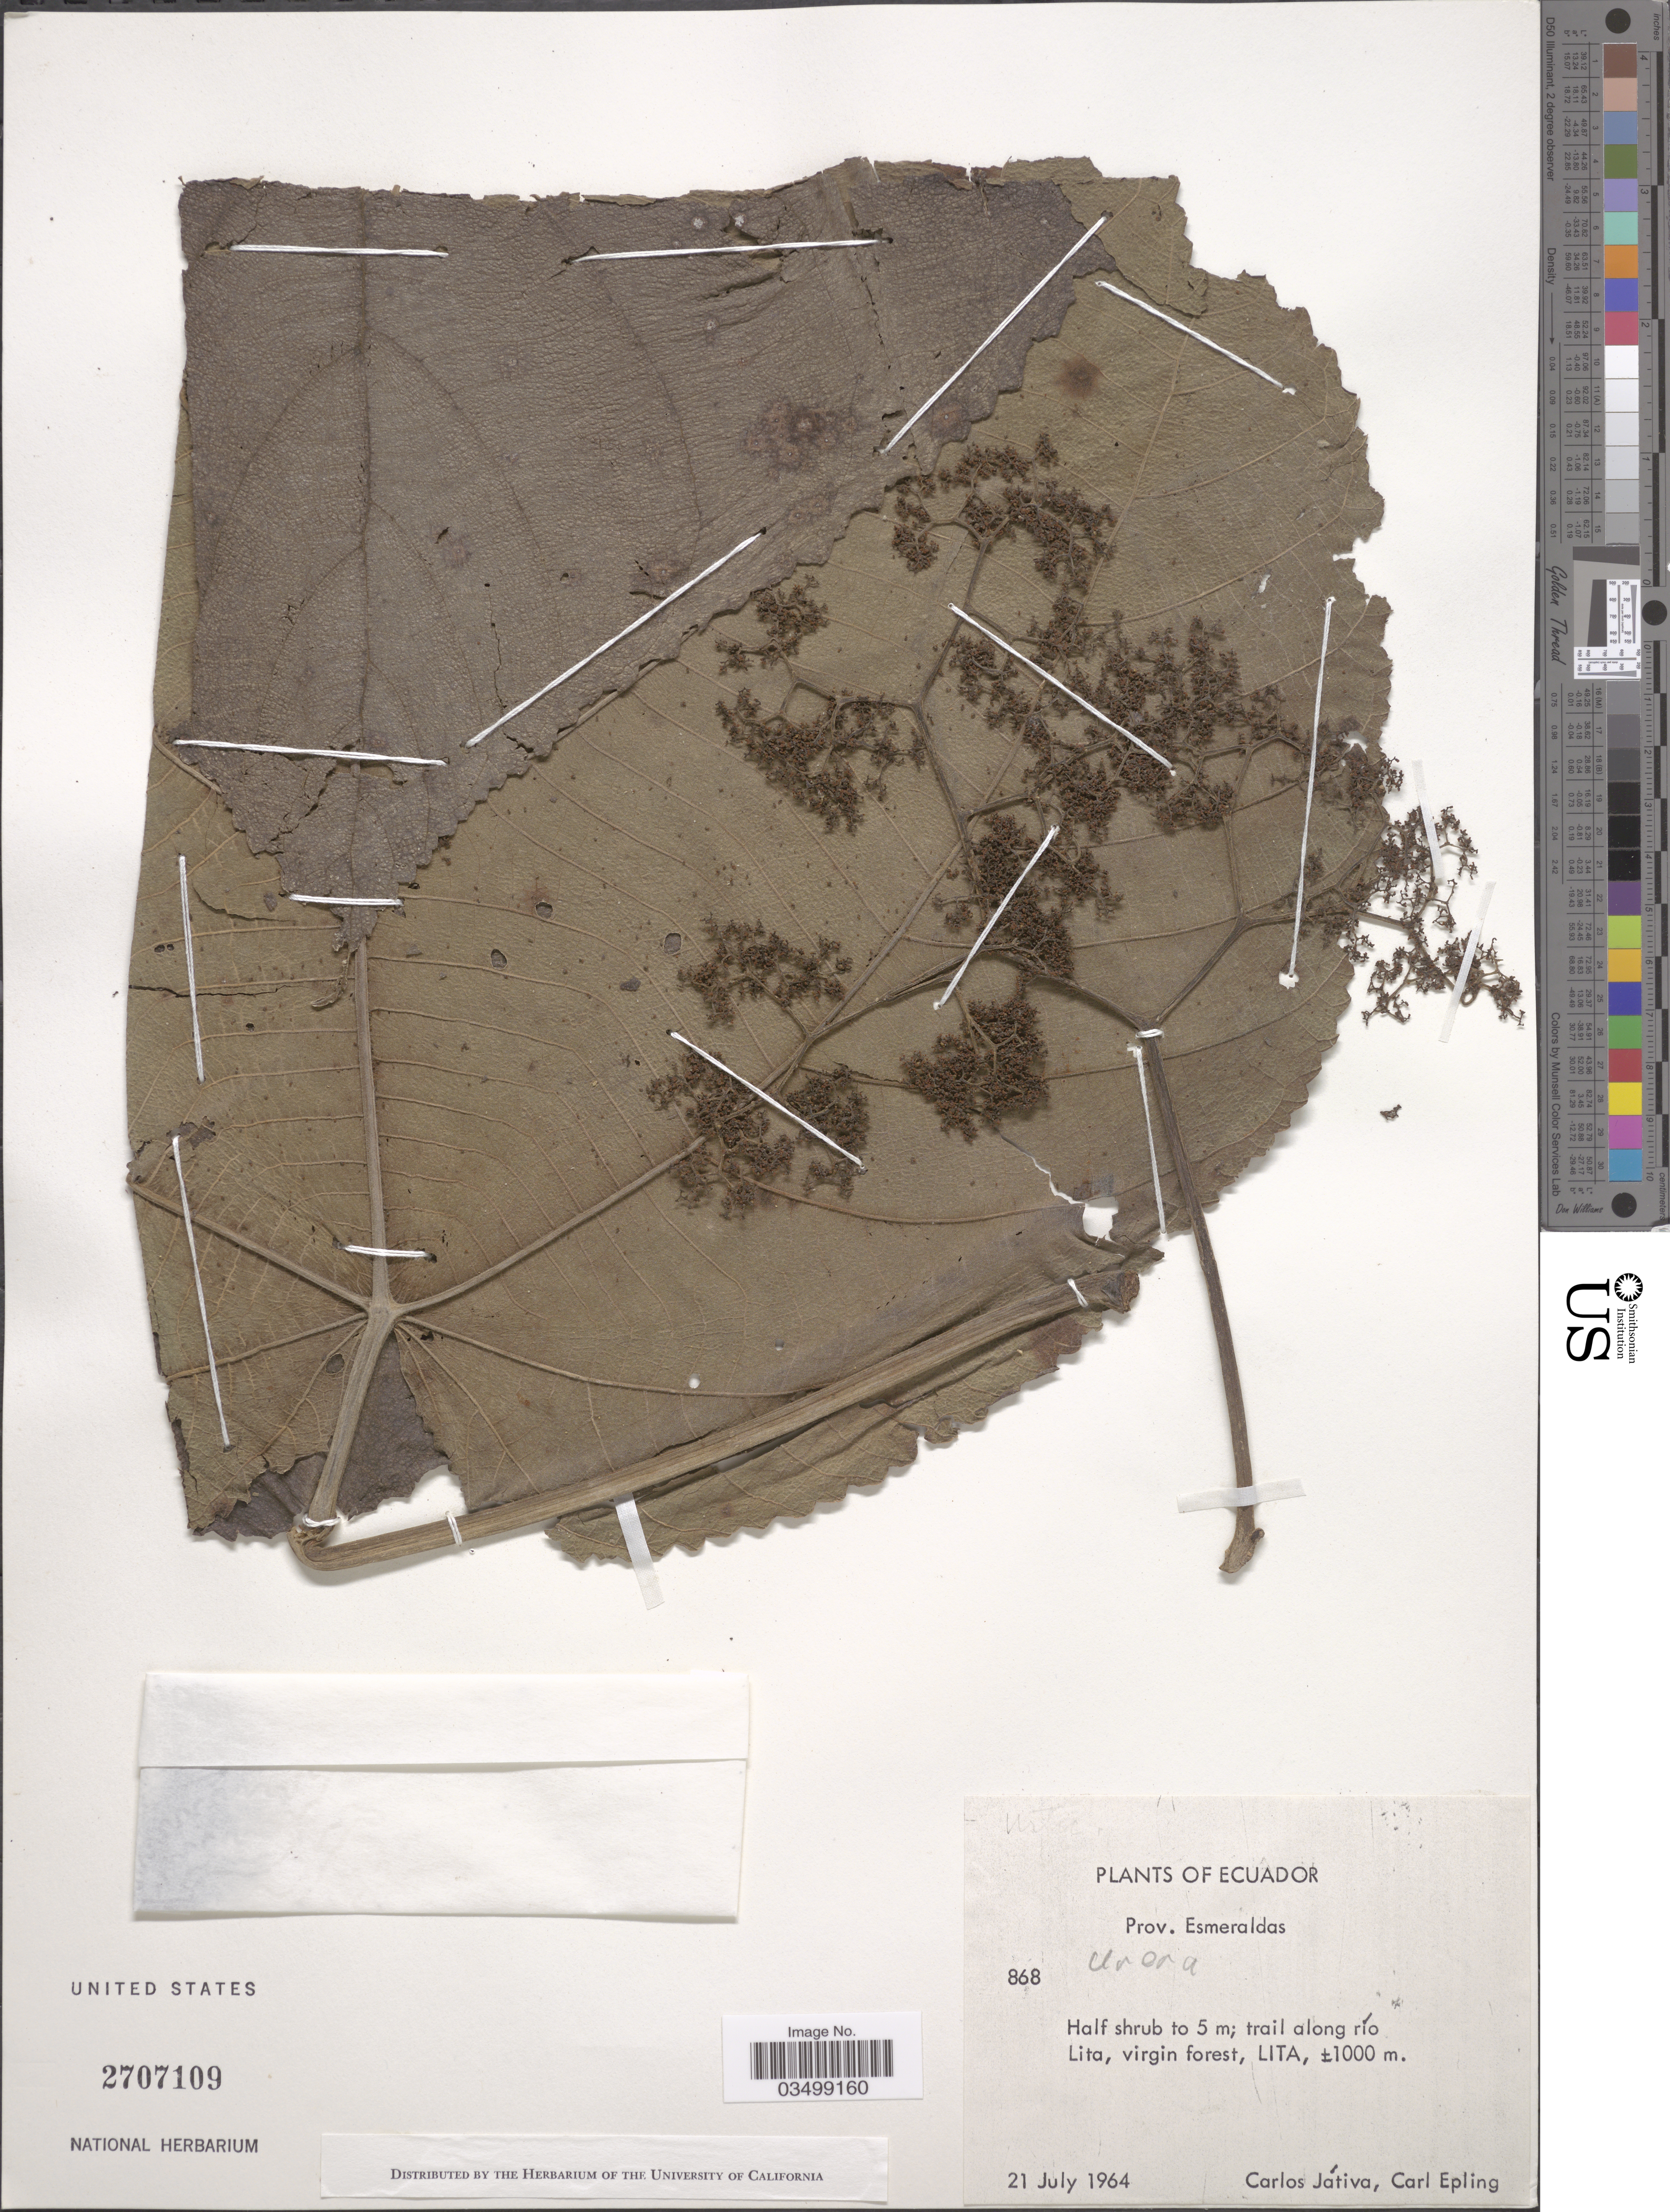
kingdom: Plantae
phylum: Tracheophyta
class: Magnoliopsida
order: Rosales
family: Urticaceae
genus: Urera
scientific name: Urera sp.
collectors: C. D. Játiva & C. C. Epling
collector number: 868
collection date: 1964-07-21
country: Ecuador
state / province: Esmeraldas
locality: Trail along río Lita, virgin forest, Lita.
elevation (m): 1000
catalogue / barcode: US 2707109